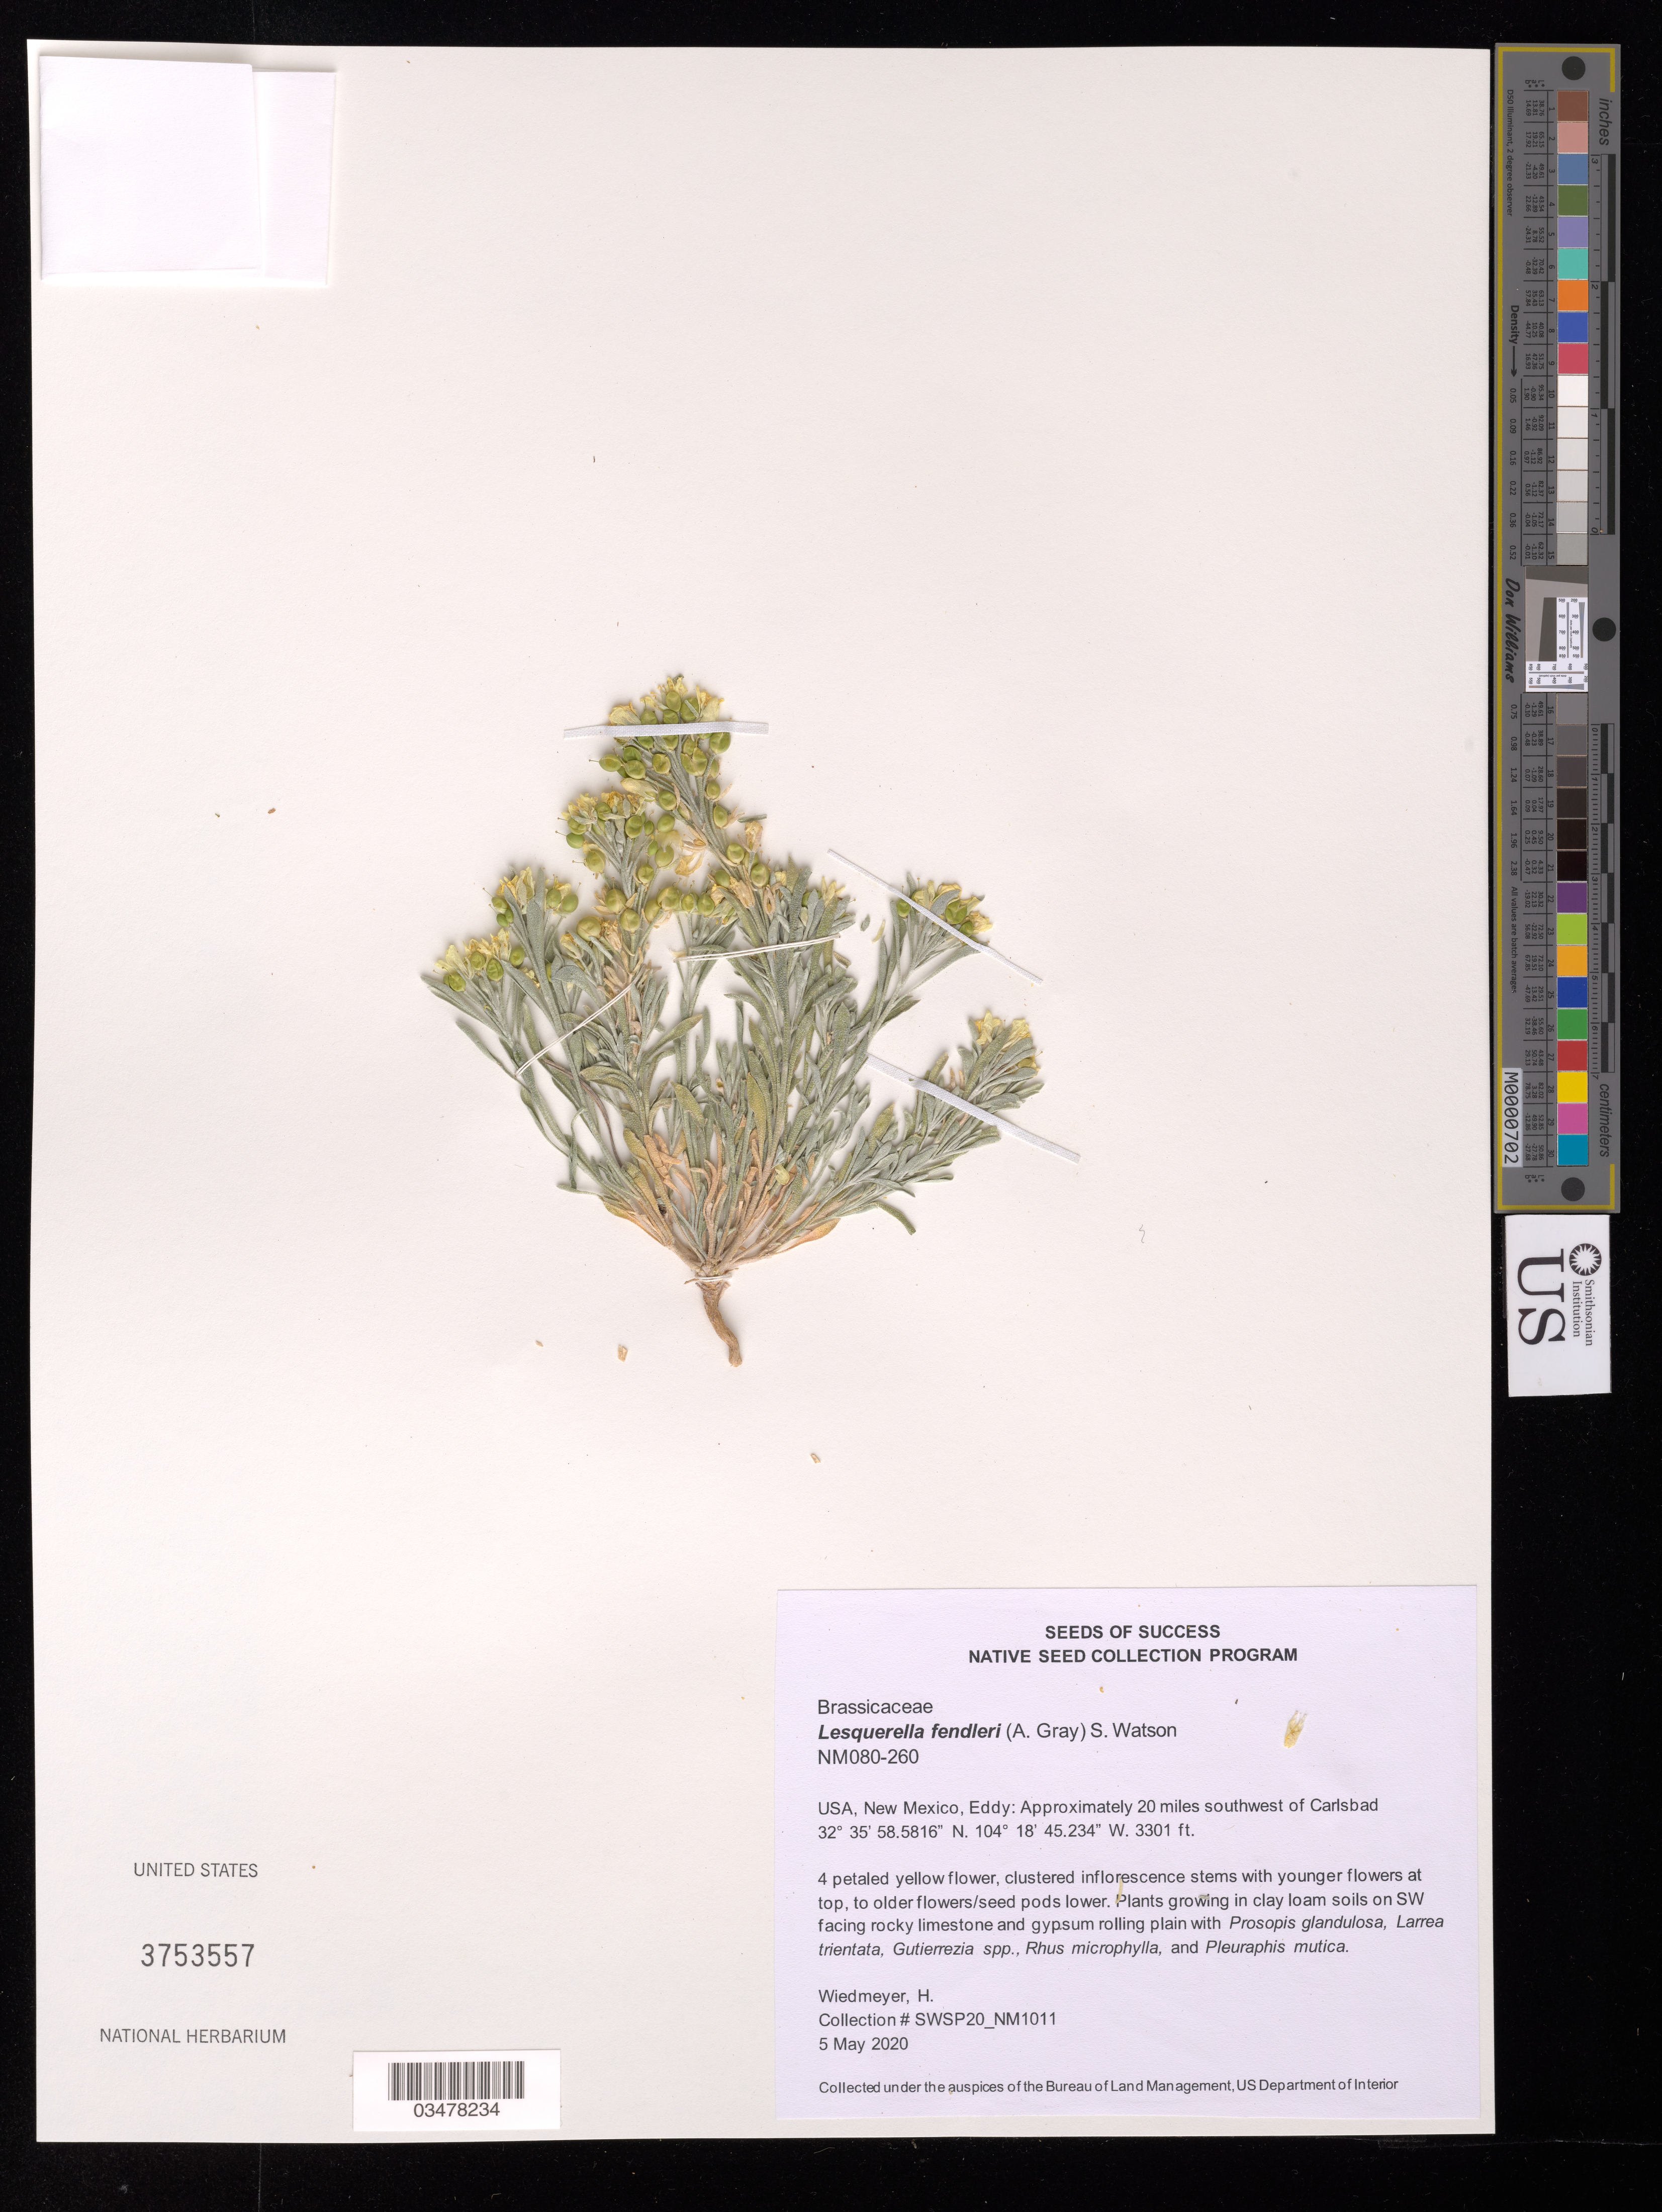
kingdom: Plantae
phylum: Tracheophyta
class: Magnoliopsida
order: Brassicales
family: Brassicaceae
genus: Lesquerella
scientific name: Lesquerella fendleri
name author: (A. Gray) S. Watson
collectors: H. Wiedmeyer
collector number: NM080-260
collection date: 2020-05-05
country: United States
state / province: New Mexico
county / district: Eddy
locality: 20 mi. SW of Carlsbad.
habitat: Clay loam soils. Rocky limestone and gypsum rolling plain. With Prosopis glandulosa, Larrea tridentata, Rhus microphylla, etc.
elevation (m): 1006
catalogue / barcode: US 3753557